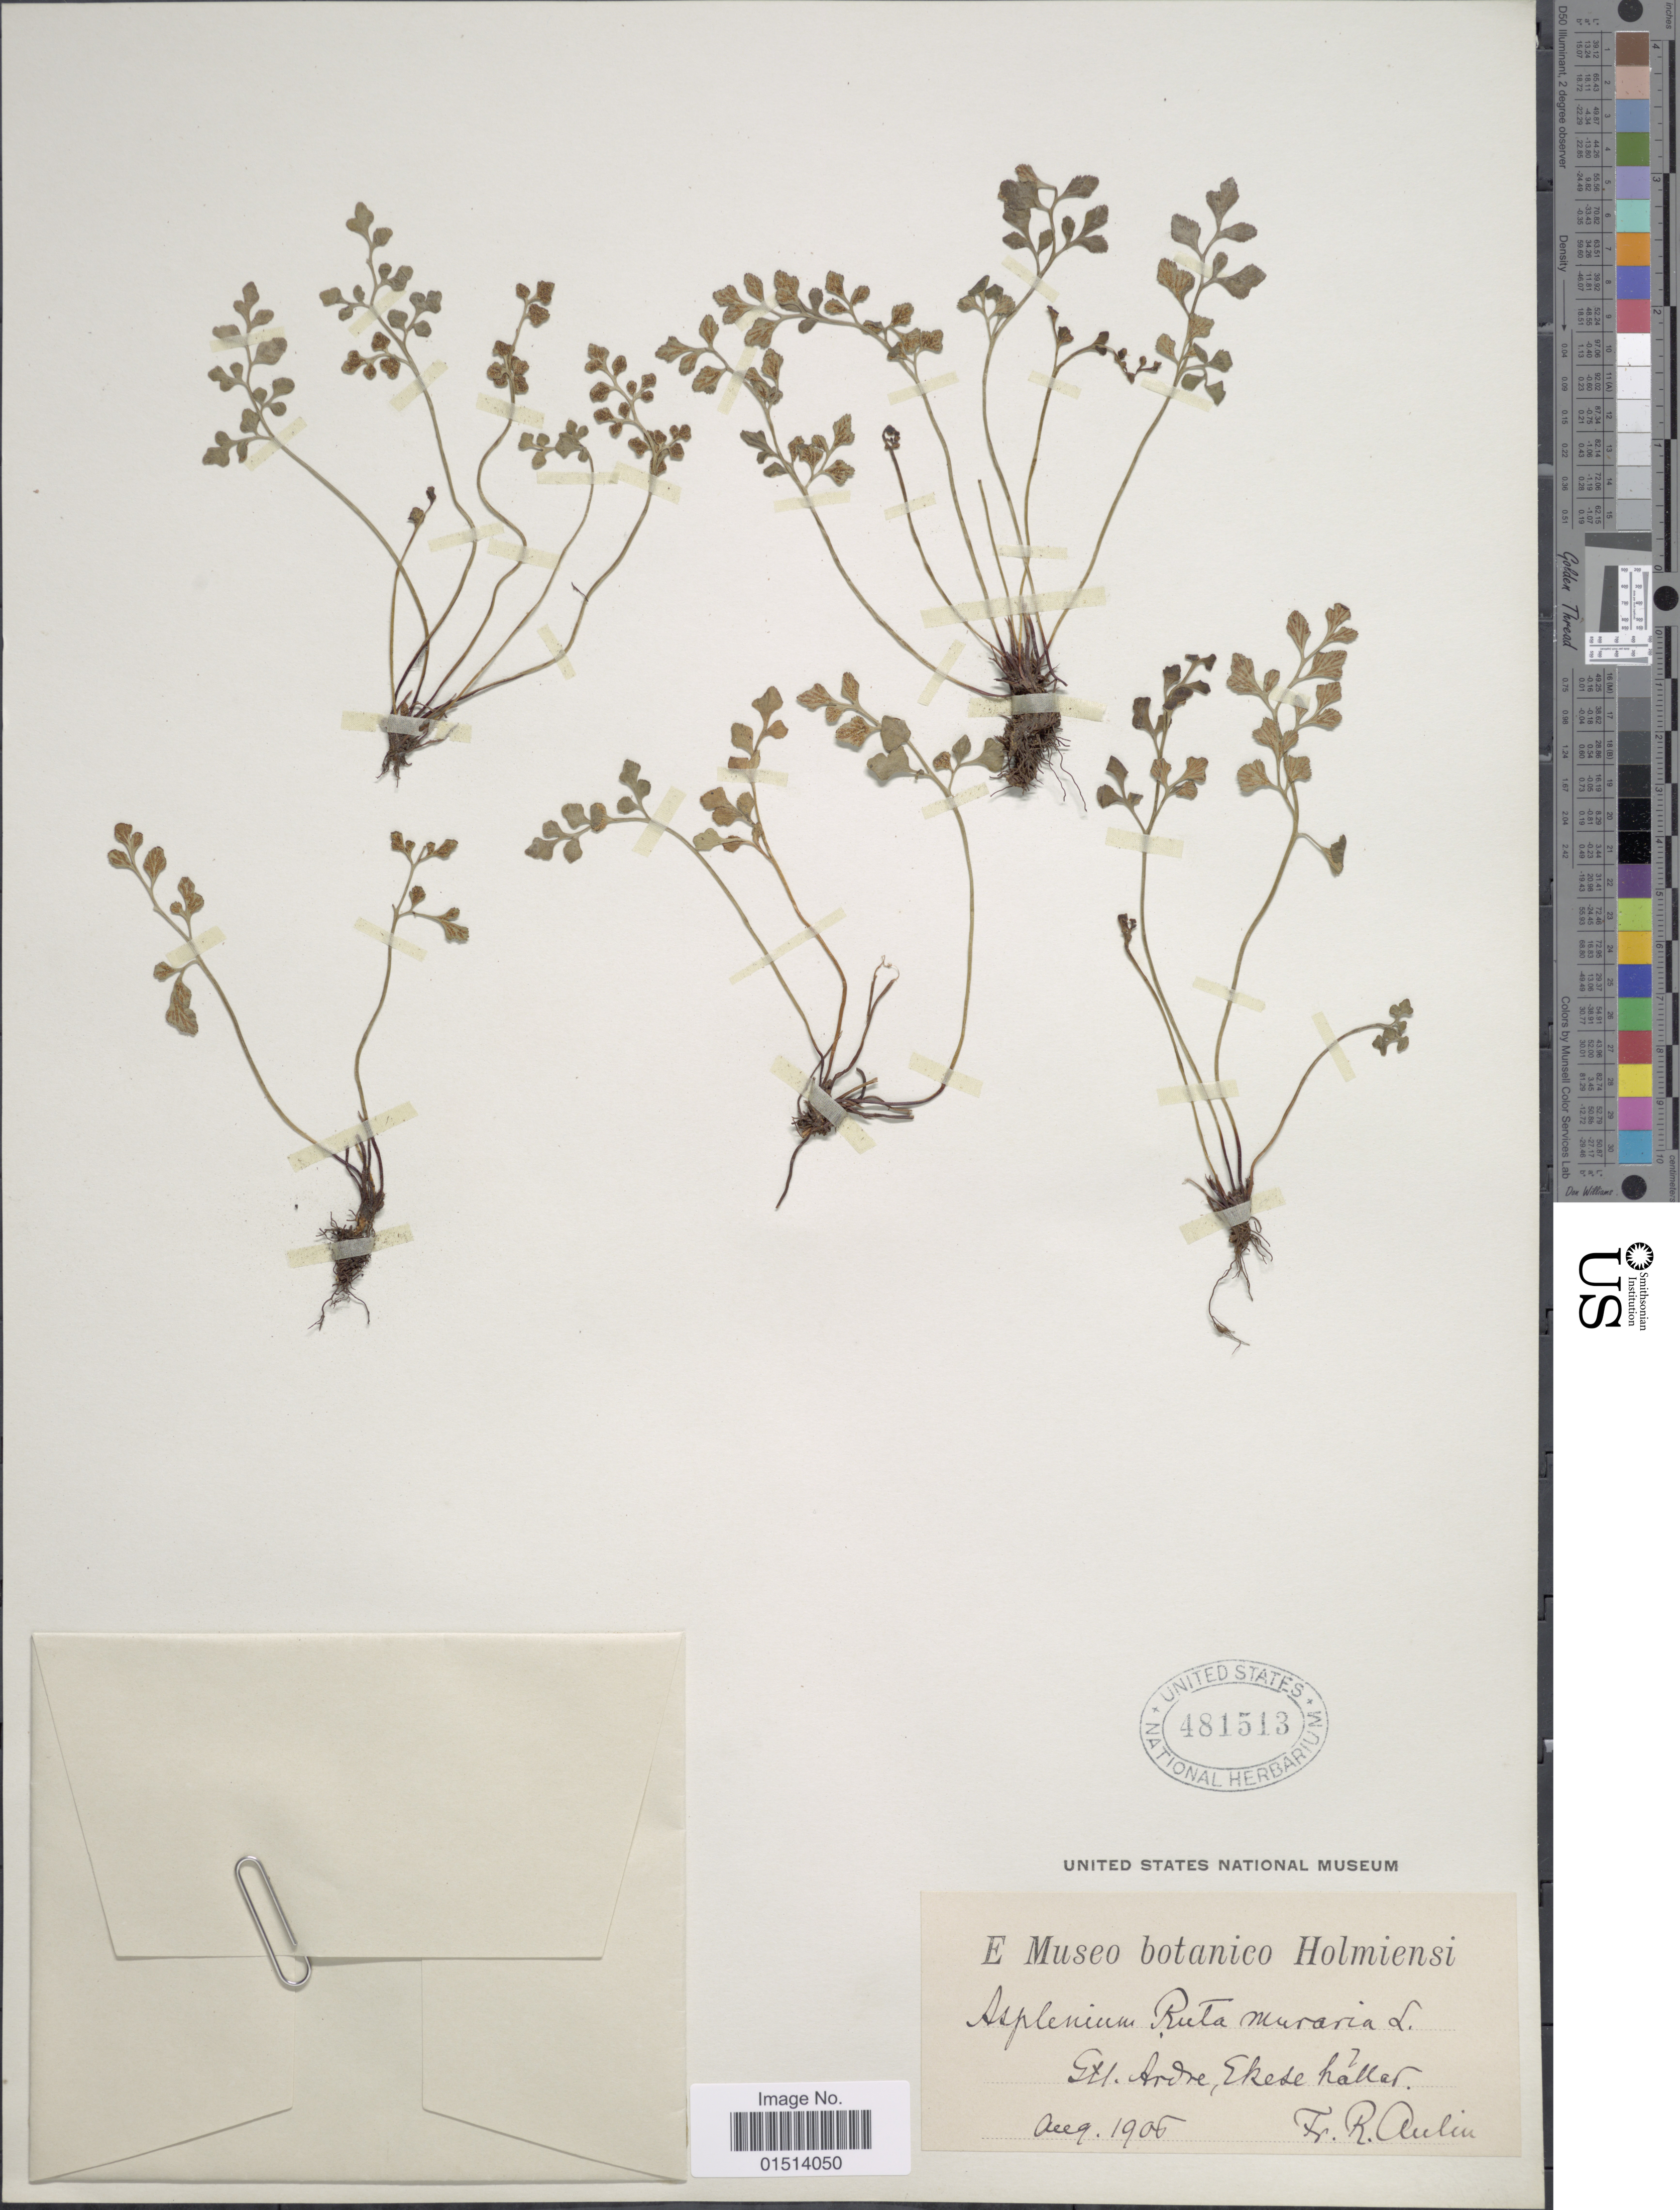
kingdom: Plantae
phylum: Tracheophyta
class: Polypodiopsida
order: Polypodiales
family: Aspleniaceae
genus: Asplenium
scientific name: Asplenium ruta-muraria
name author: L.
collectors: R. Aulin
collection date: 1906-08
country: Sweden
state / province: Gotland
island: Gotland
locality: Gtl. Ardre, Ekese hallar [interpreted].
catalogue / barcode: US 481513